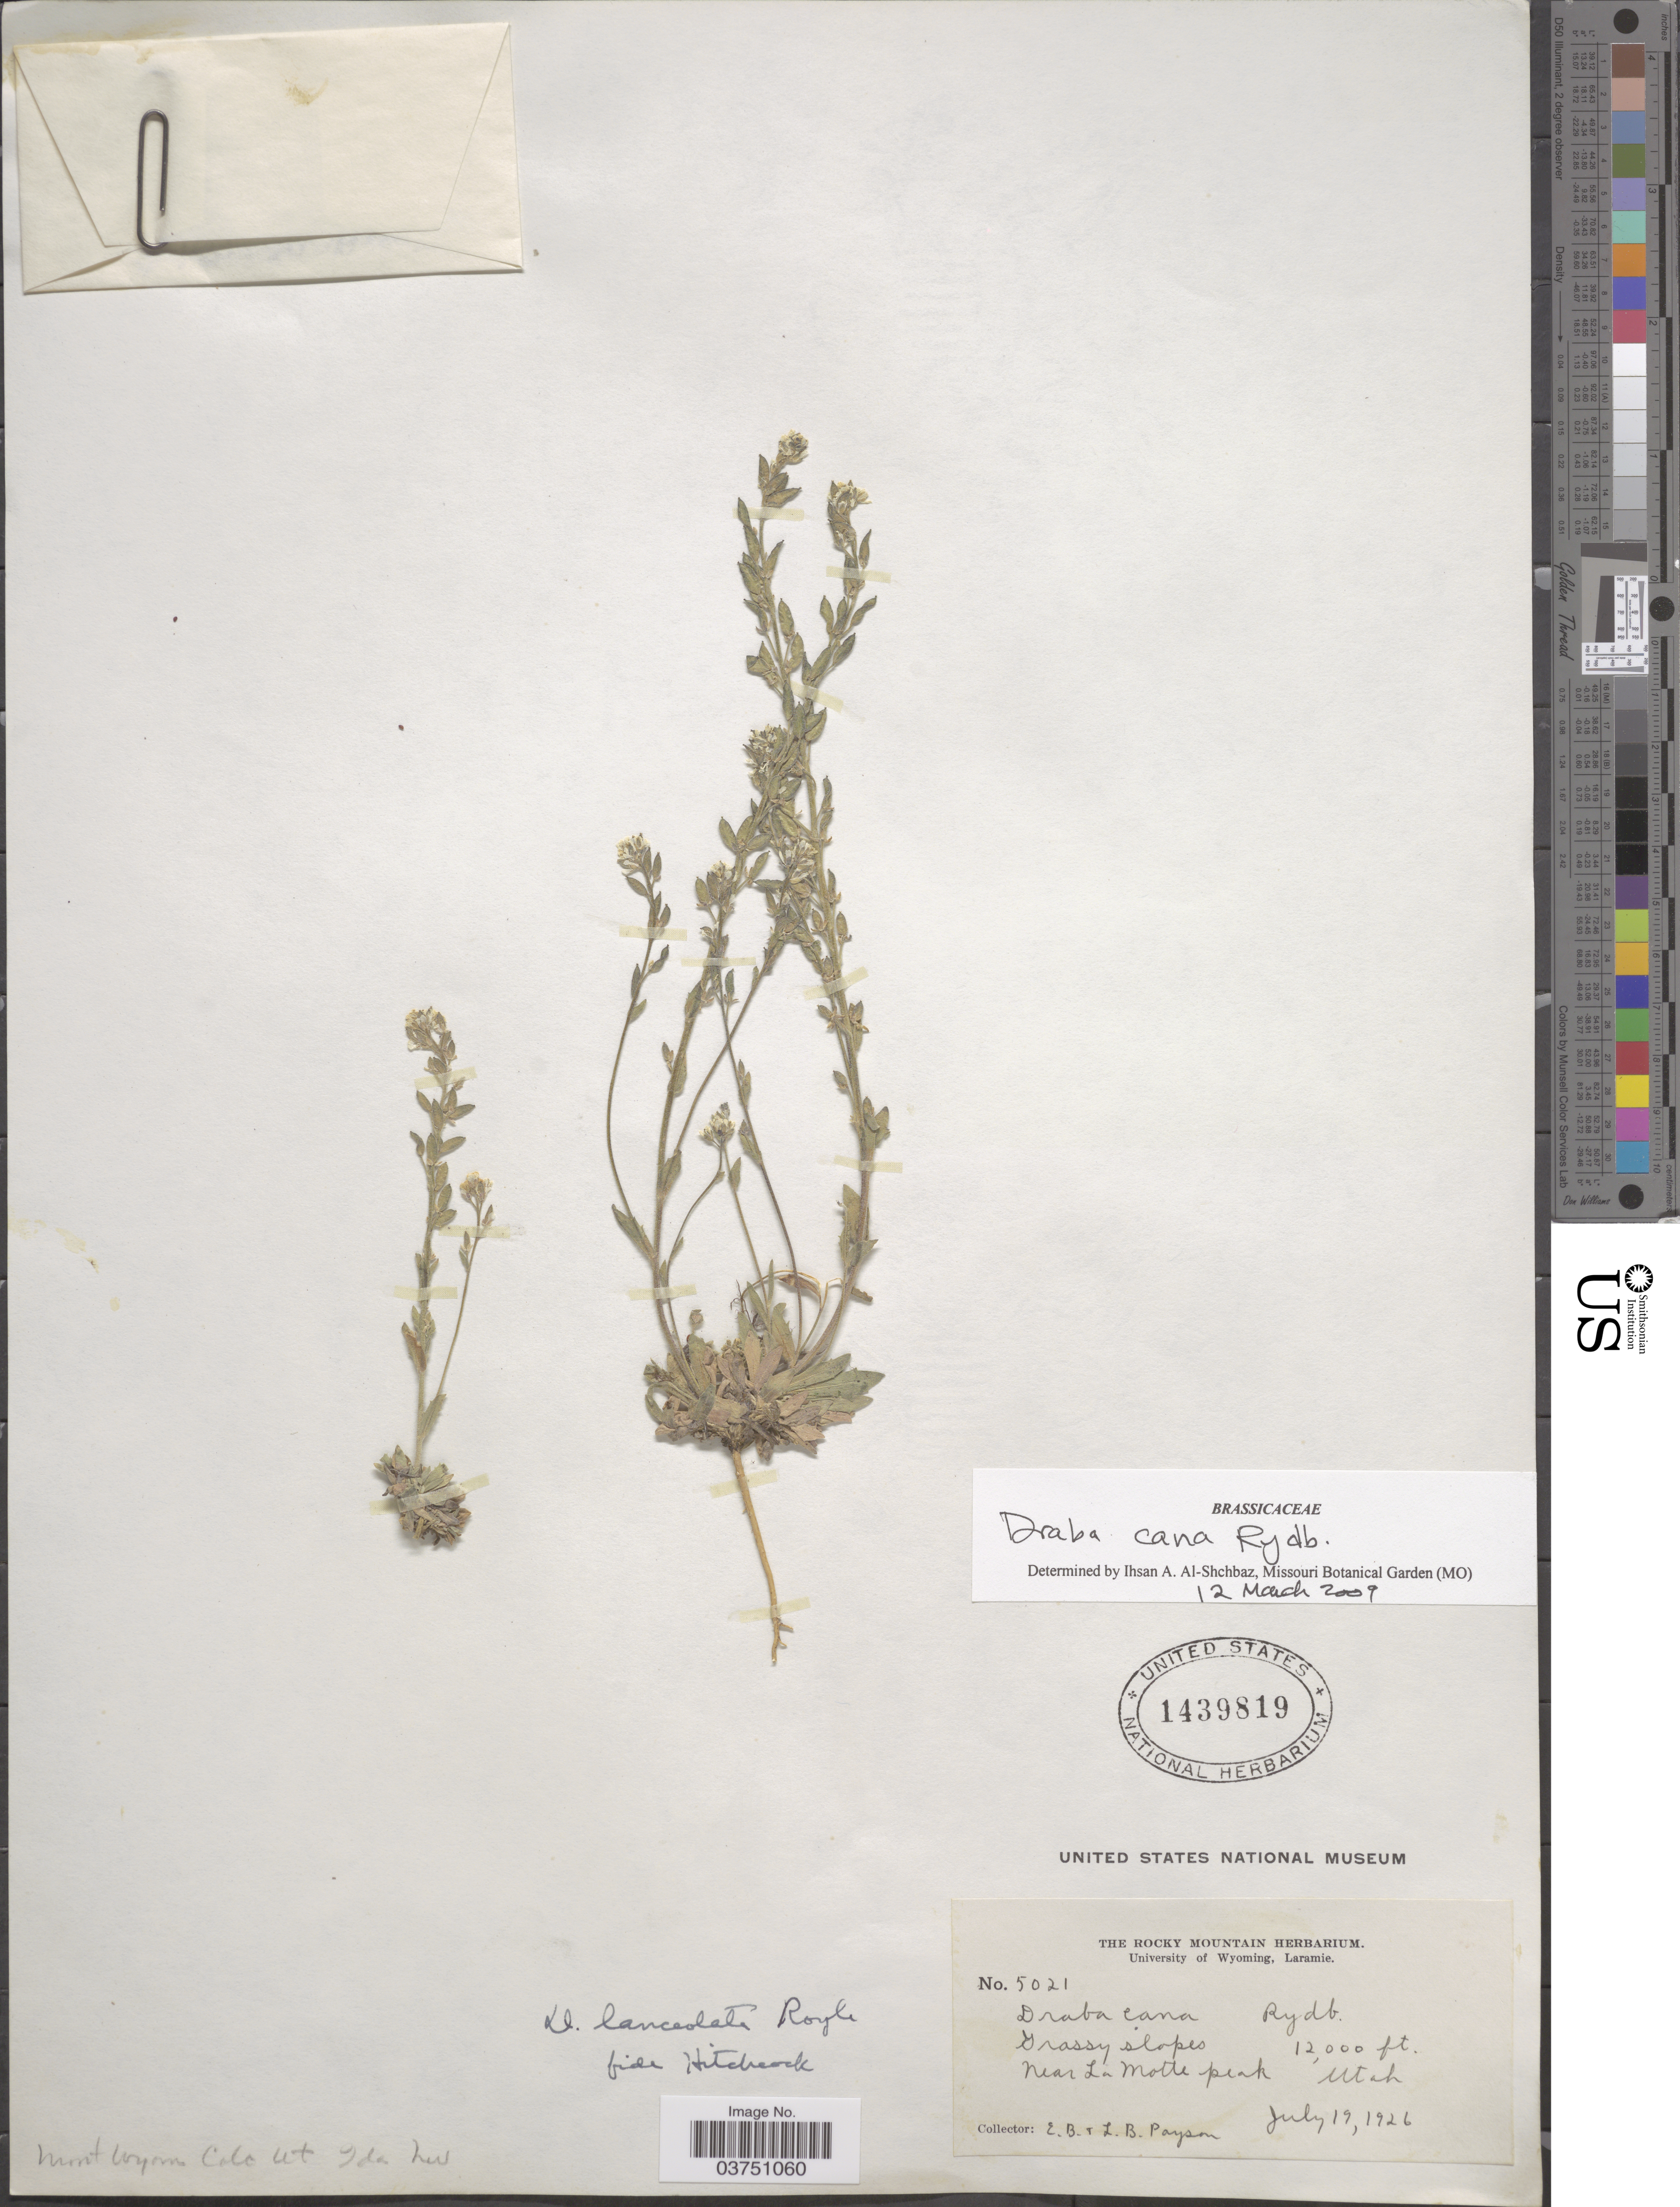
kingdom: Plantae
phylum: Tracheophyta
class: Magnoliopsida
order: Brassicales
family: Brassicaceae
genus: Draba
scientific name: Draba cana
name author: Rydb.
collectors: E. B. Payson & L. Payson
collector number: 5021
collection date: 1926-07-19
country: United States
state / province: Utah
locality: Near La Motte peak.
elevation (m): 3658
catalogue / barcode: US 1439819